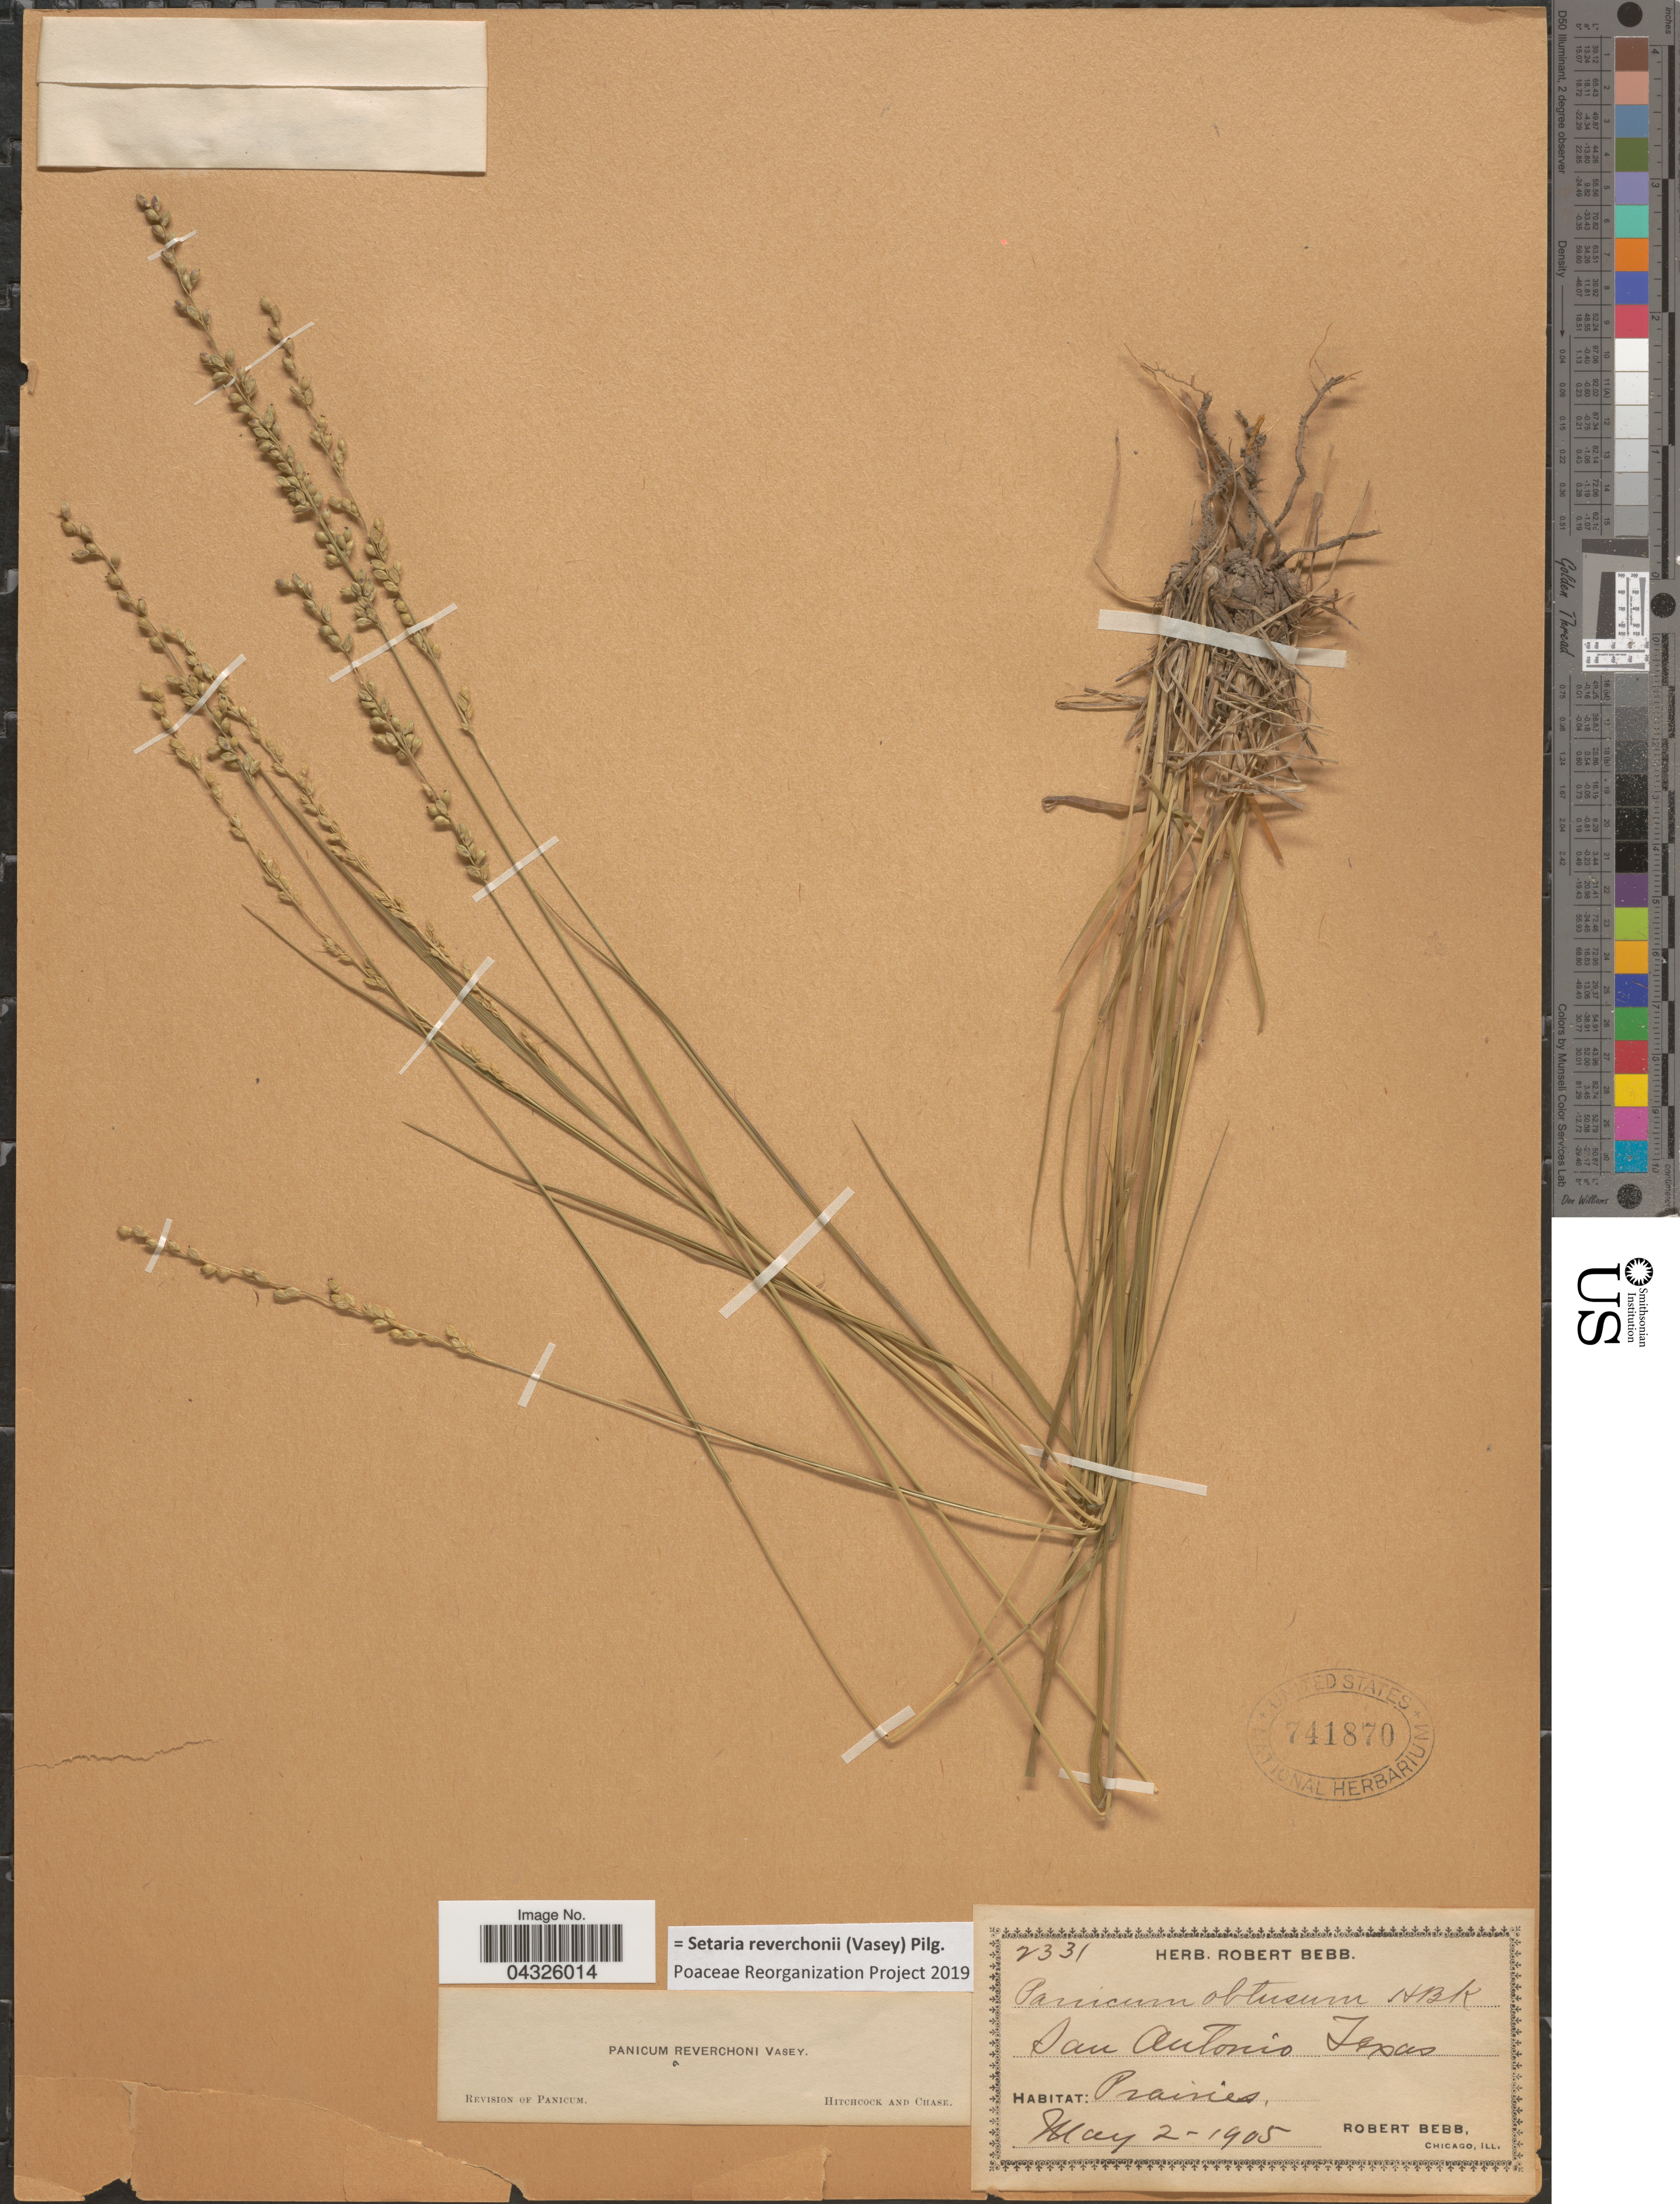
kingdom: Plantae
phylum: Tracheophyta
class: Liliopsida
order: Poales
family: Poaceae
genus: Setaria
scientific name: Setaria reverchonii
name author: (Vasey) Pilg.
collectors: R. Bebb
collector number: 2331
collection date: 1905-05-02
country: United States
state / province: Texas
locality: San Antonio.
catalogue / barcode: US 741870